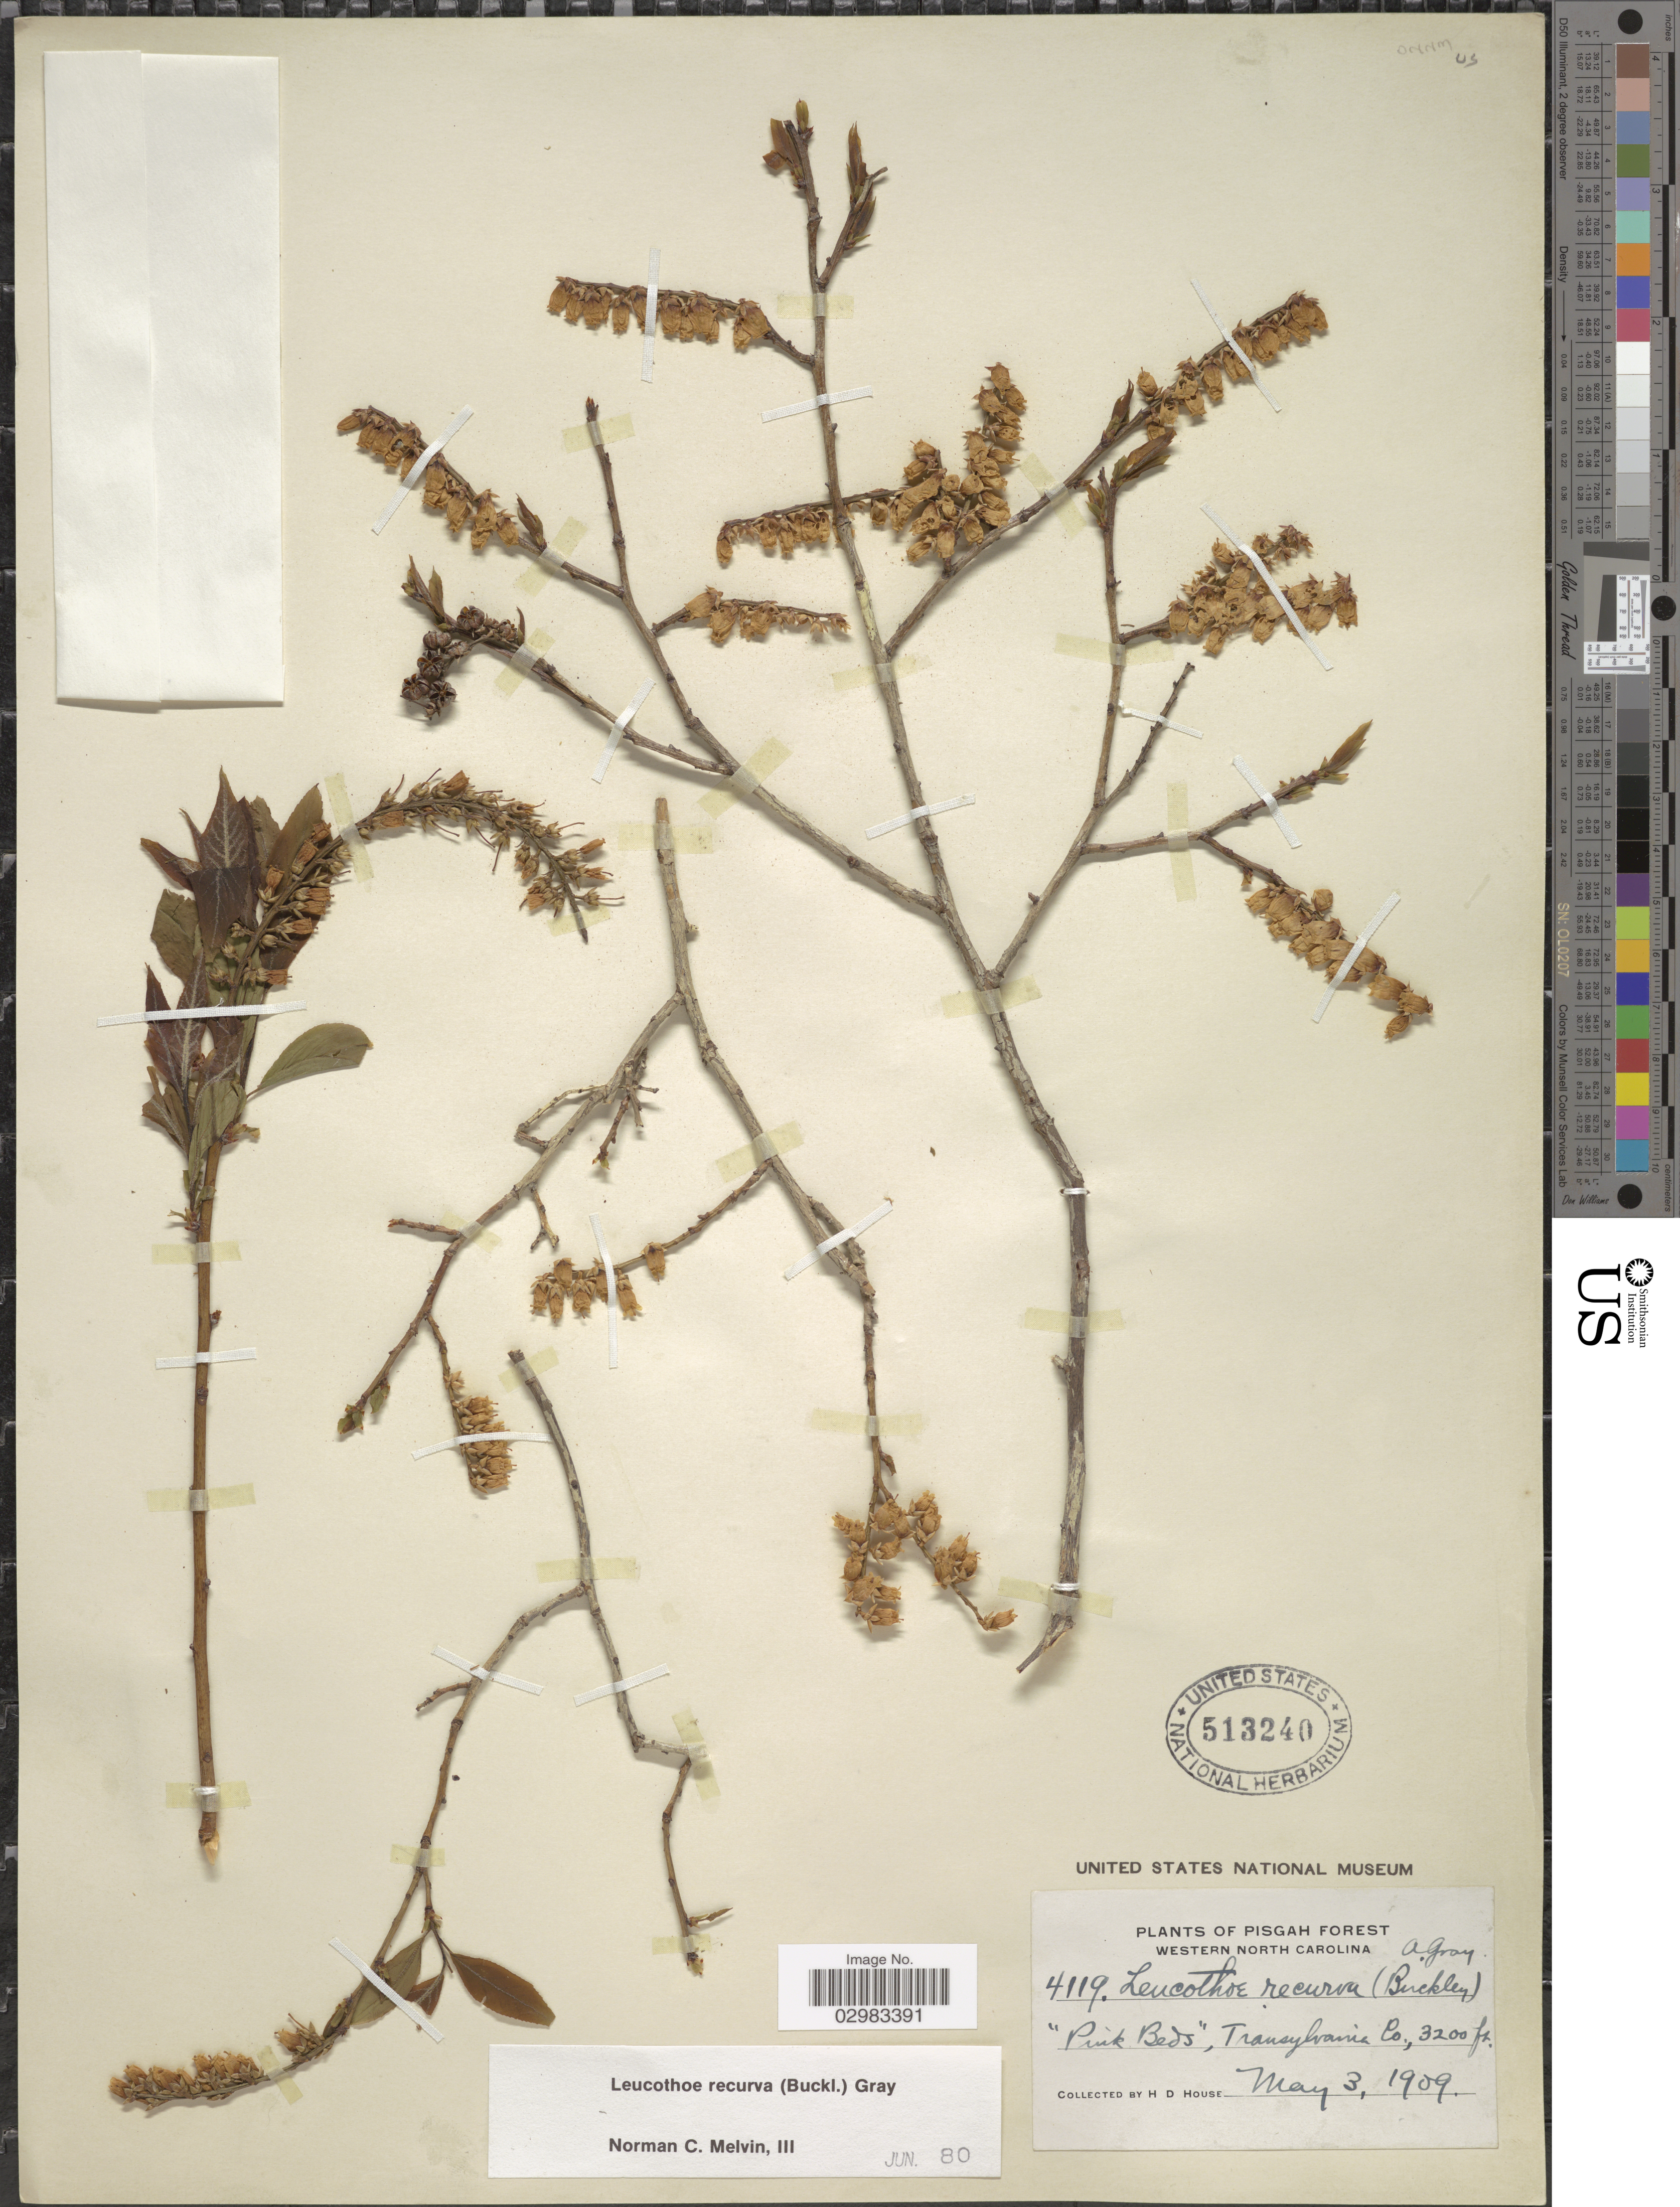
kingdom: Plantae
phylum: Tracheophyta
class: Magnoliopsida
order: Ericales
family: Ericaceae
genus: Leucothoe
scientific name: Leucothoë recurva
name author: (Buckley) A. Gray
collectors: H. D. House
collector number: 4119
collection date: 1909-05-03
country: United States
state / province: North Carolina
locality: Pisgah Forest. Western North Carolina. "Pink Beds", Transylvania Co.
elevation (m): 975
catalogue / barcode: US 513240